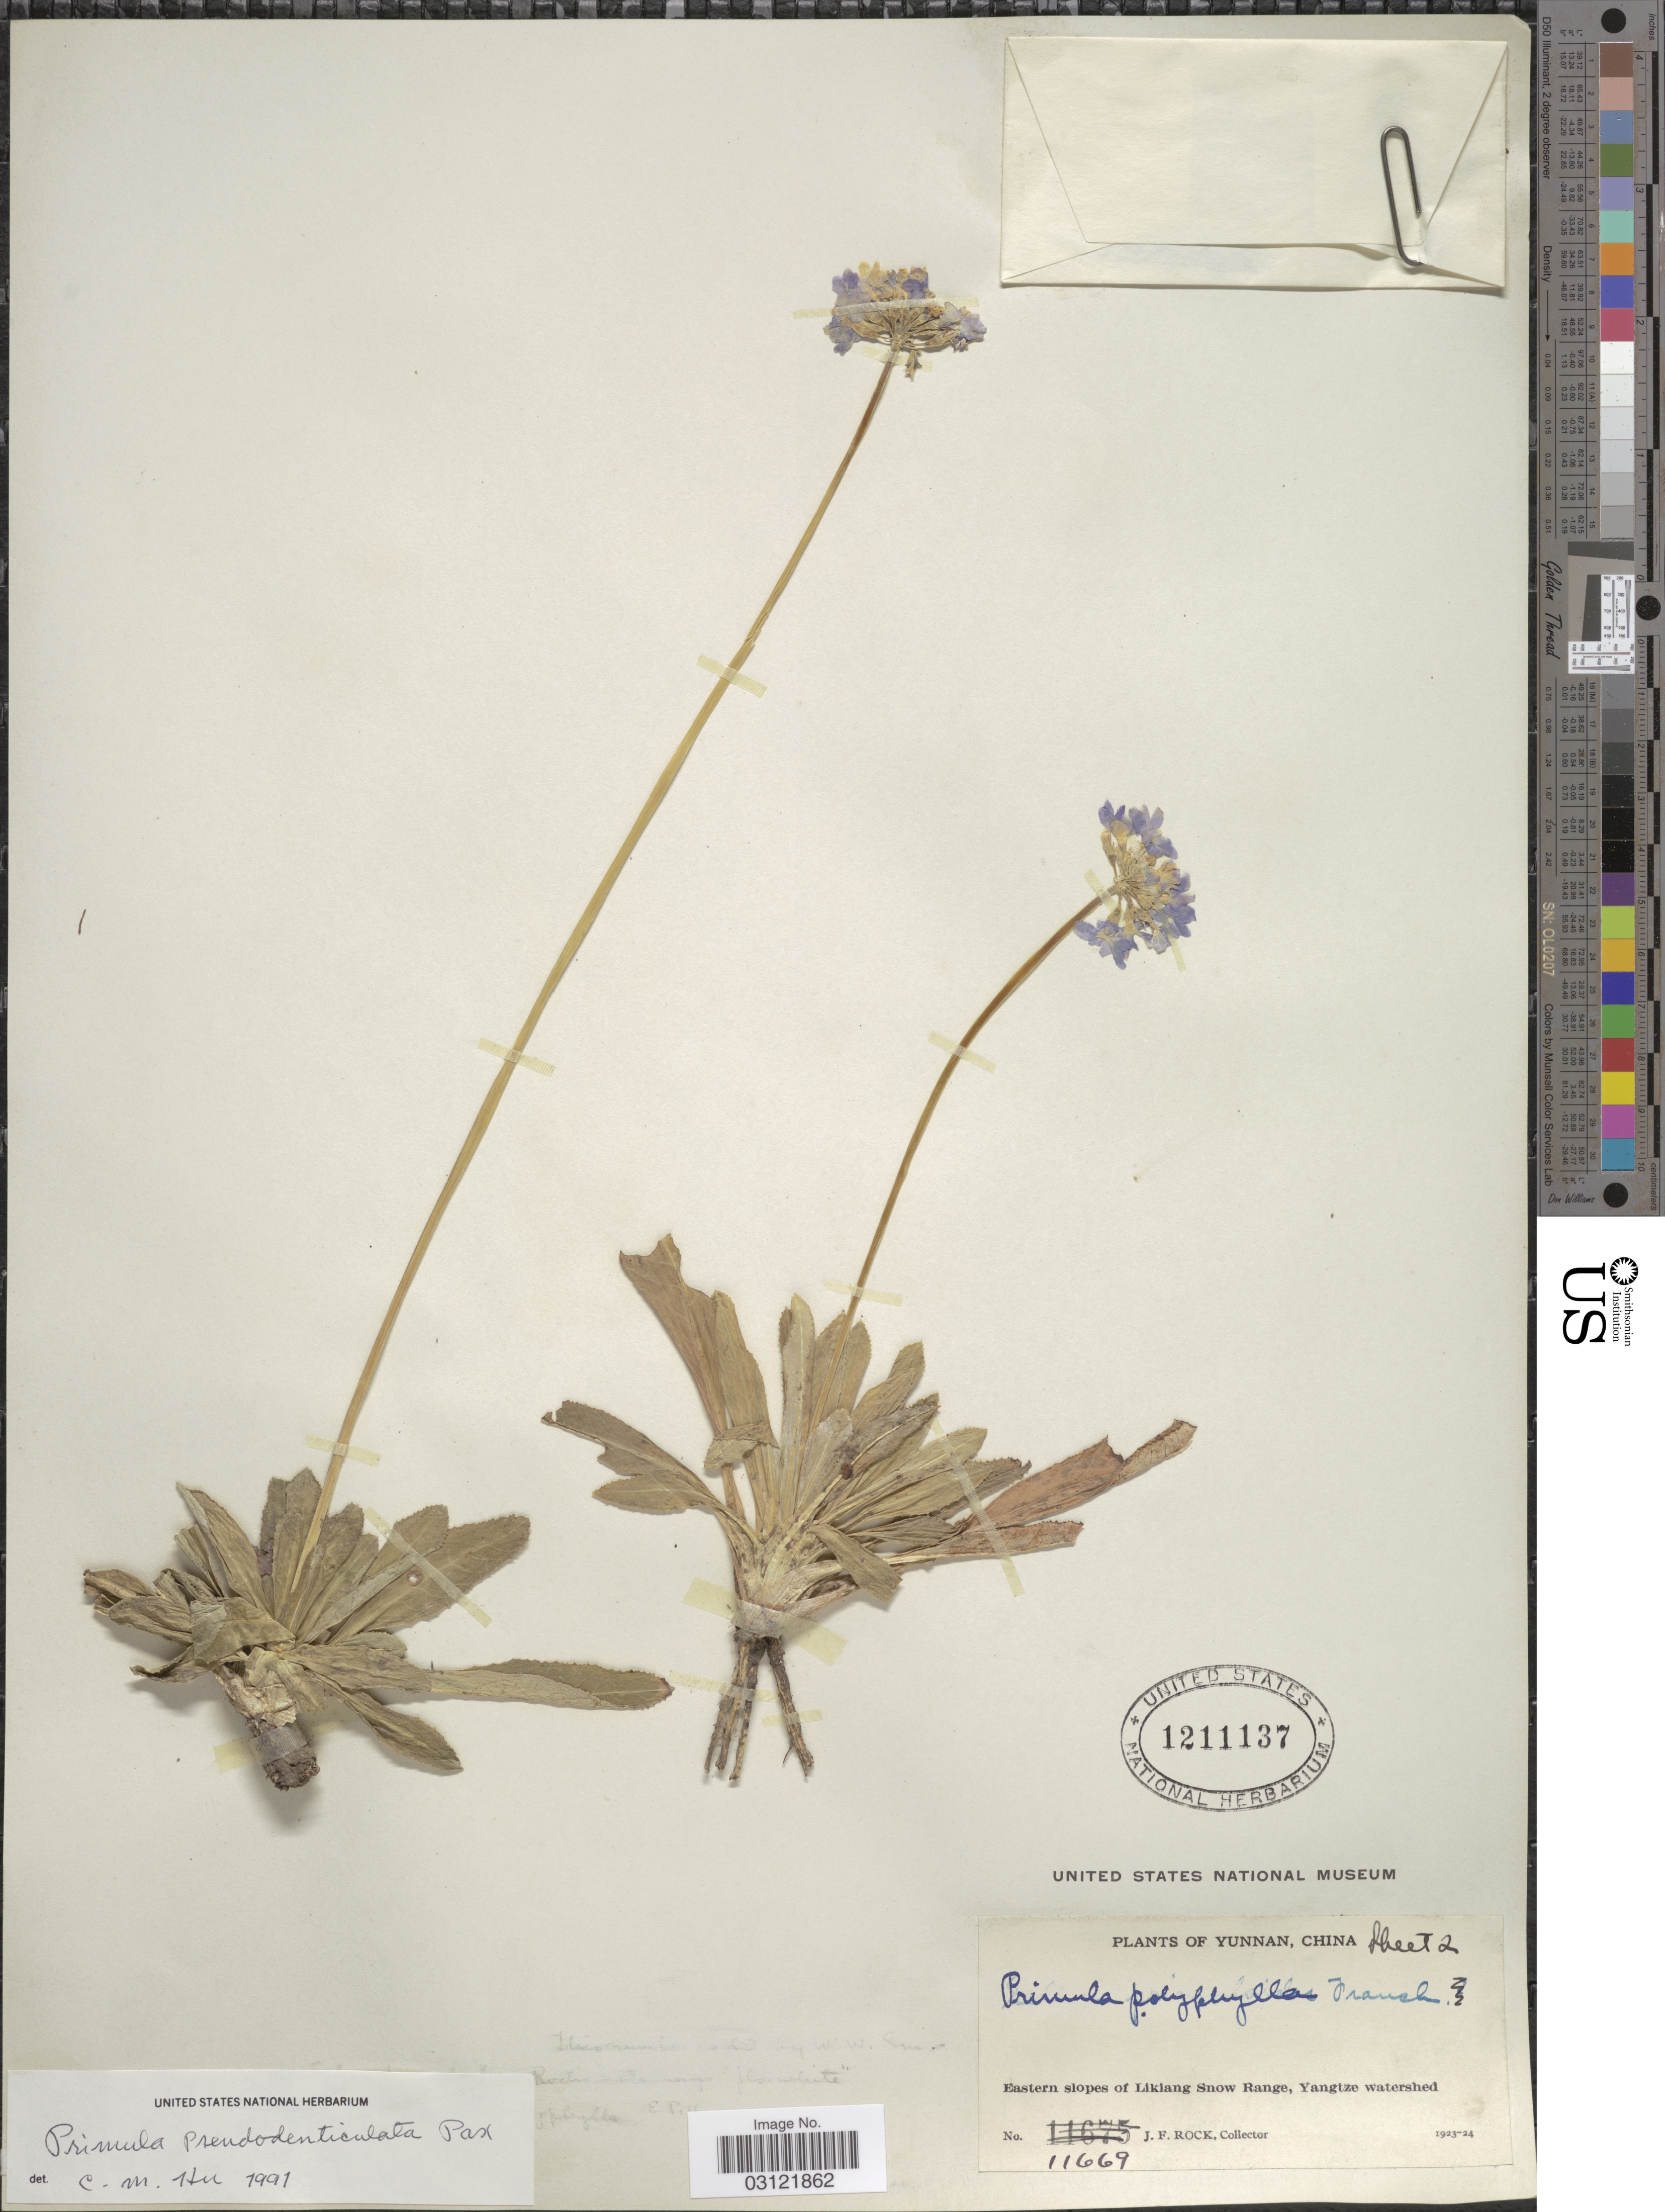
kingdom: Plantae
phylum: Tracheophyta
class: Magnoliopsida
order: Ericales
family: Primulaceae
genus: Primula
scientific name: Primula polyphylla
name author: (Franch.) Petitm.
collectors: J. Rock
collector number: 11669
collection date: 1923/1924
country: China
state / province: Yunnan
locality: Eastern slopes of Likiang Snow Range, Yangtze watershed.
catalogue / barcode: US 1211137